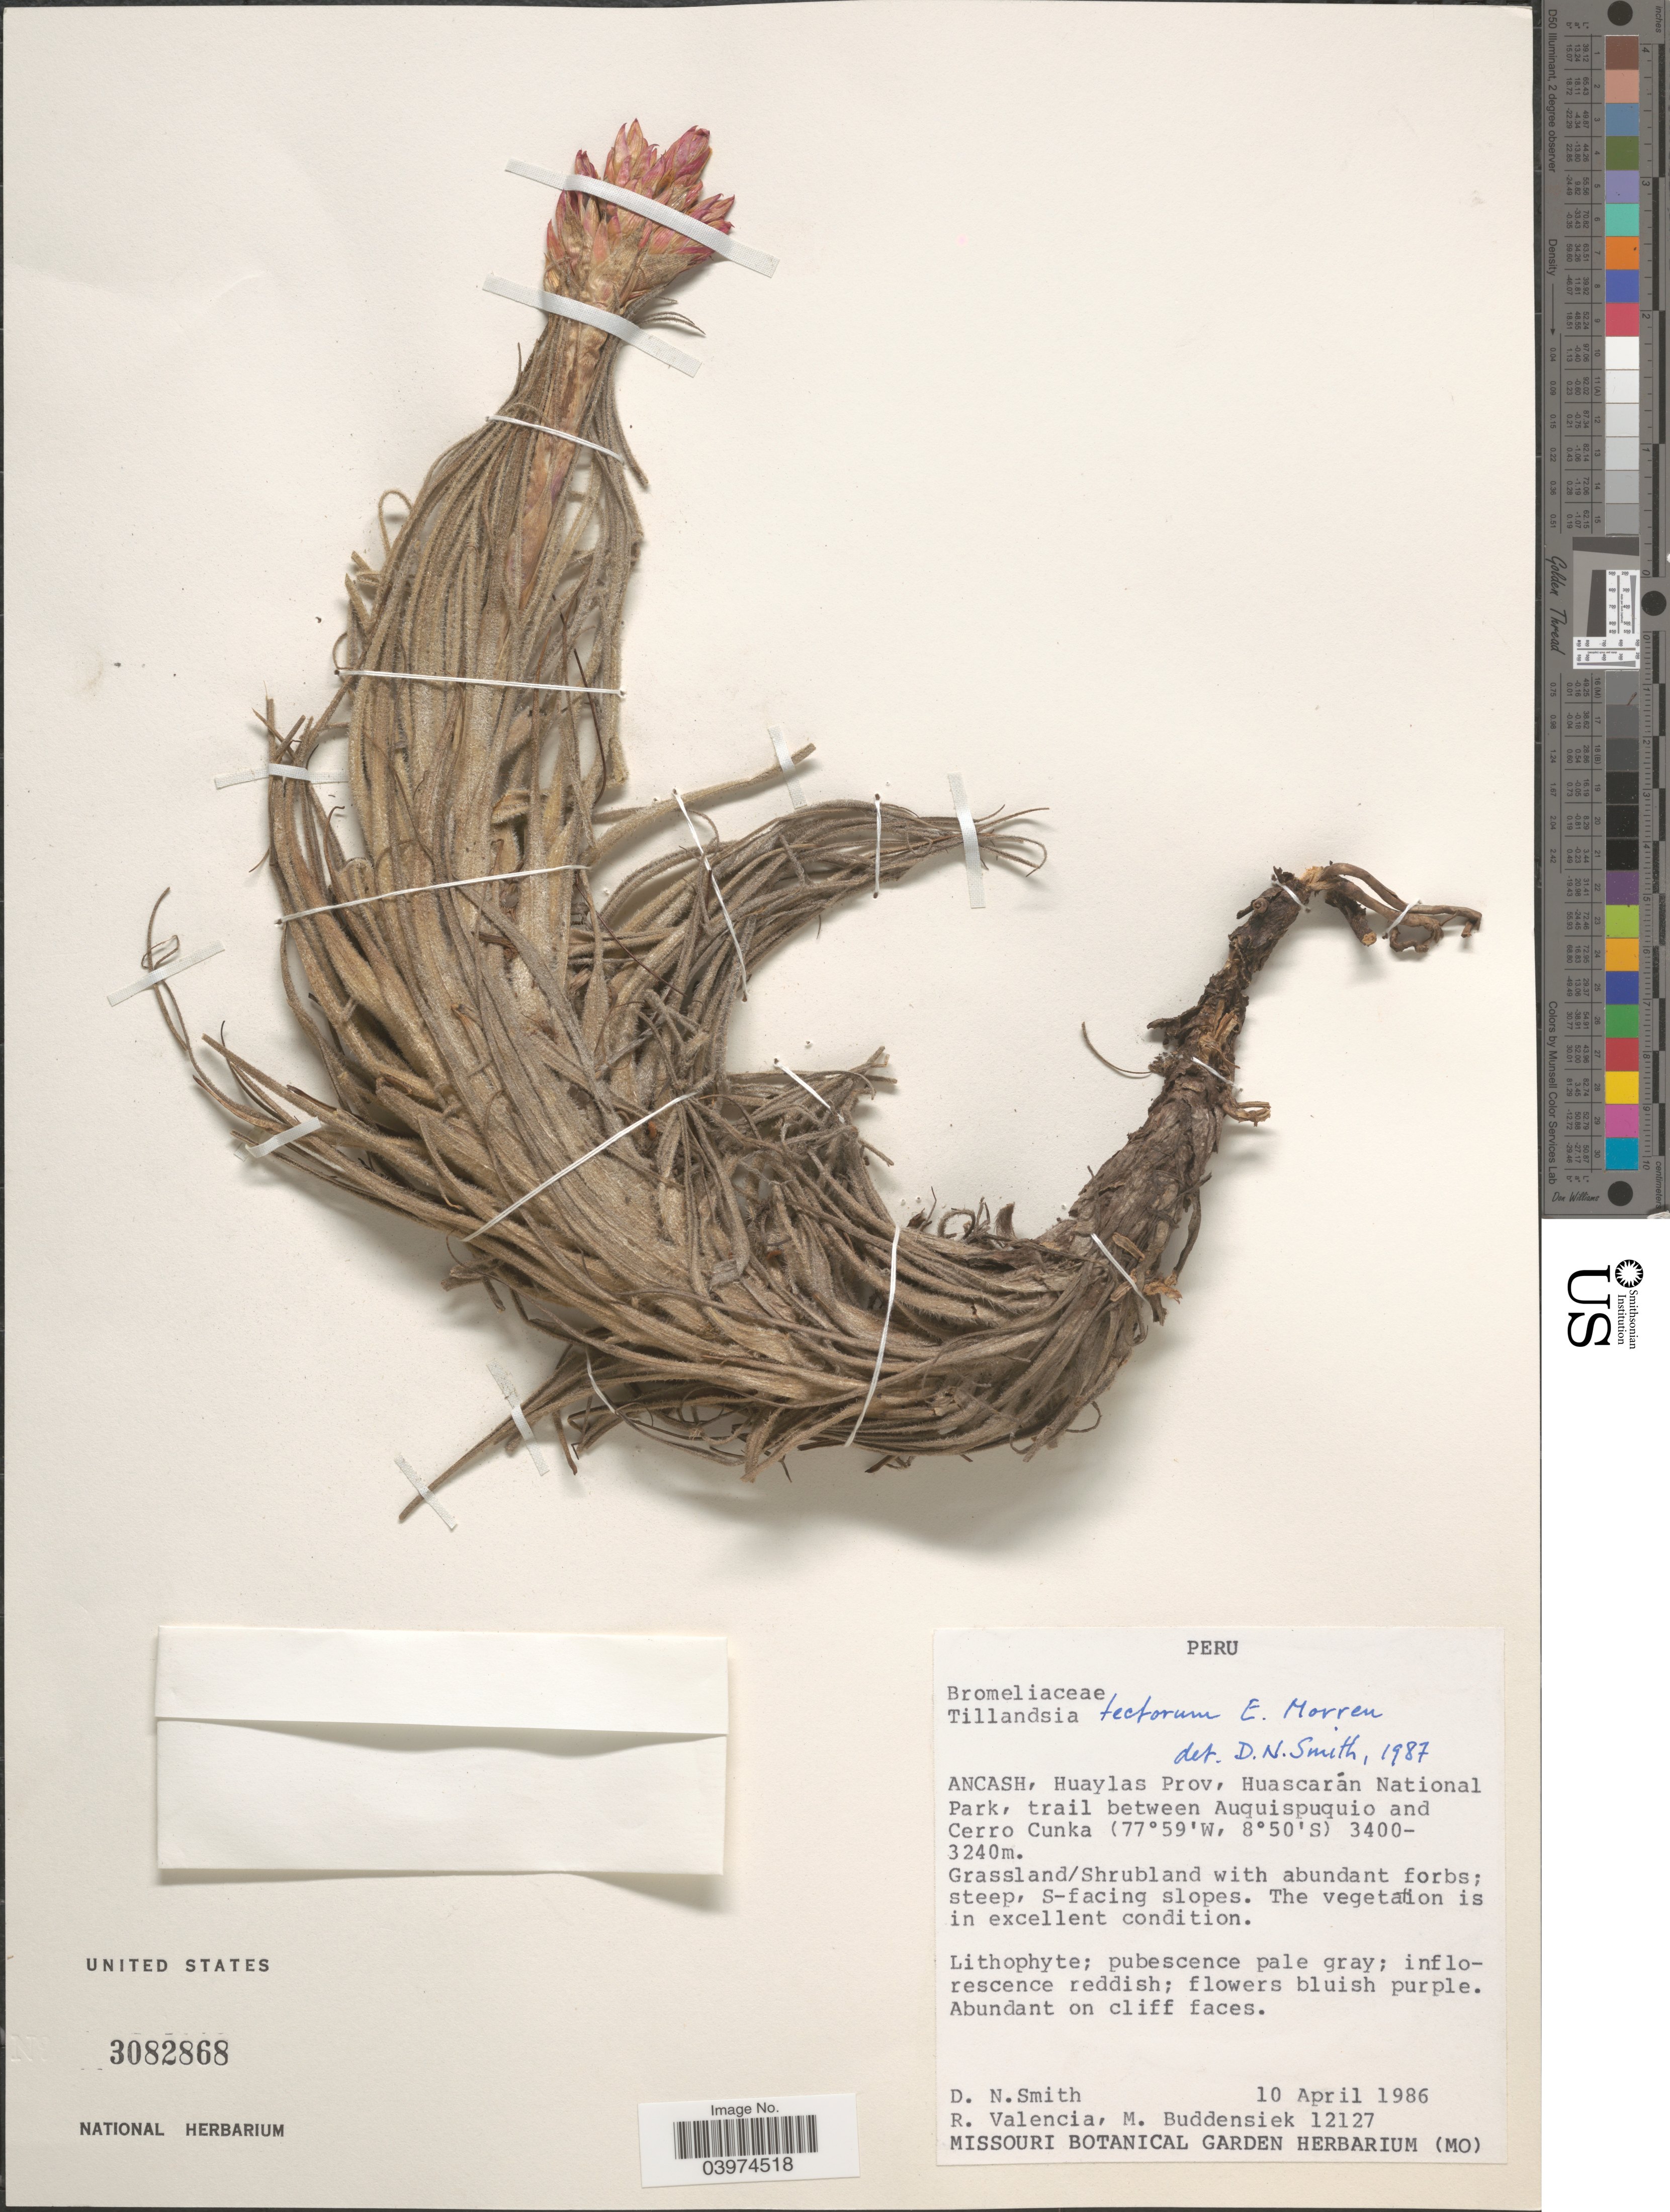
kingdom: Plantae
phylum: Tracheophyta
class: Liliopsida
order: Poales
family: Bromeliaceae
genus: Tillandsia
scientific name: Tillandsia tectorum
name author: É. Morren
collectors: D. Smith, R. Valencia & M. Buddensiek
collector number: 12127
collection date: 1986-04-10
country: Peru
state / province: Ancash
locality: Huaylas Prov, Huascarán National Park, trail between Auquispuquio and Cerro Cunka.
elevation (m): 3240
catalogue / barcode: US 3082868